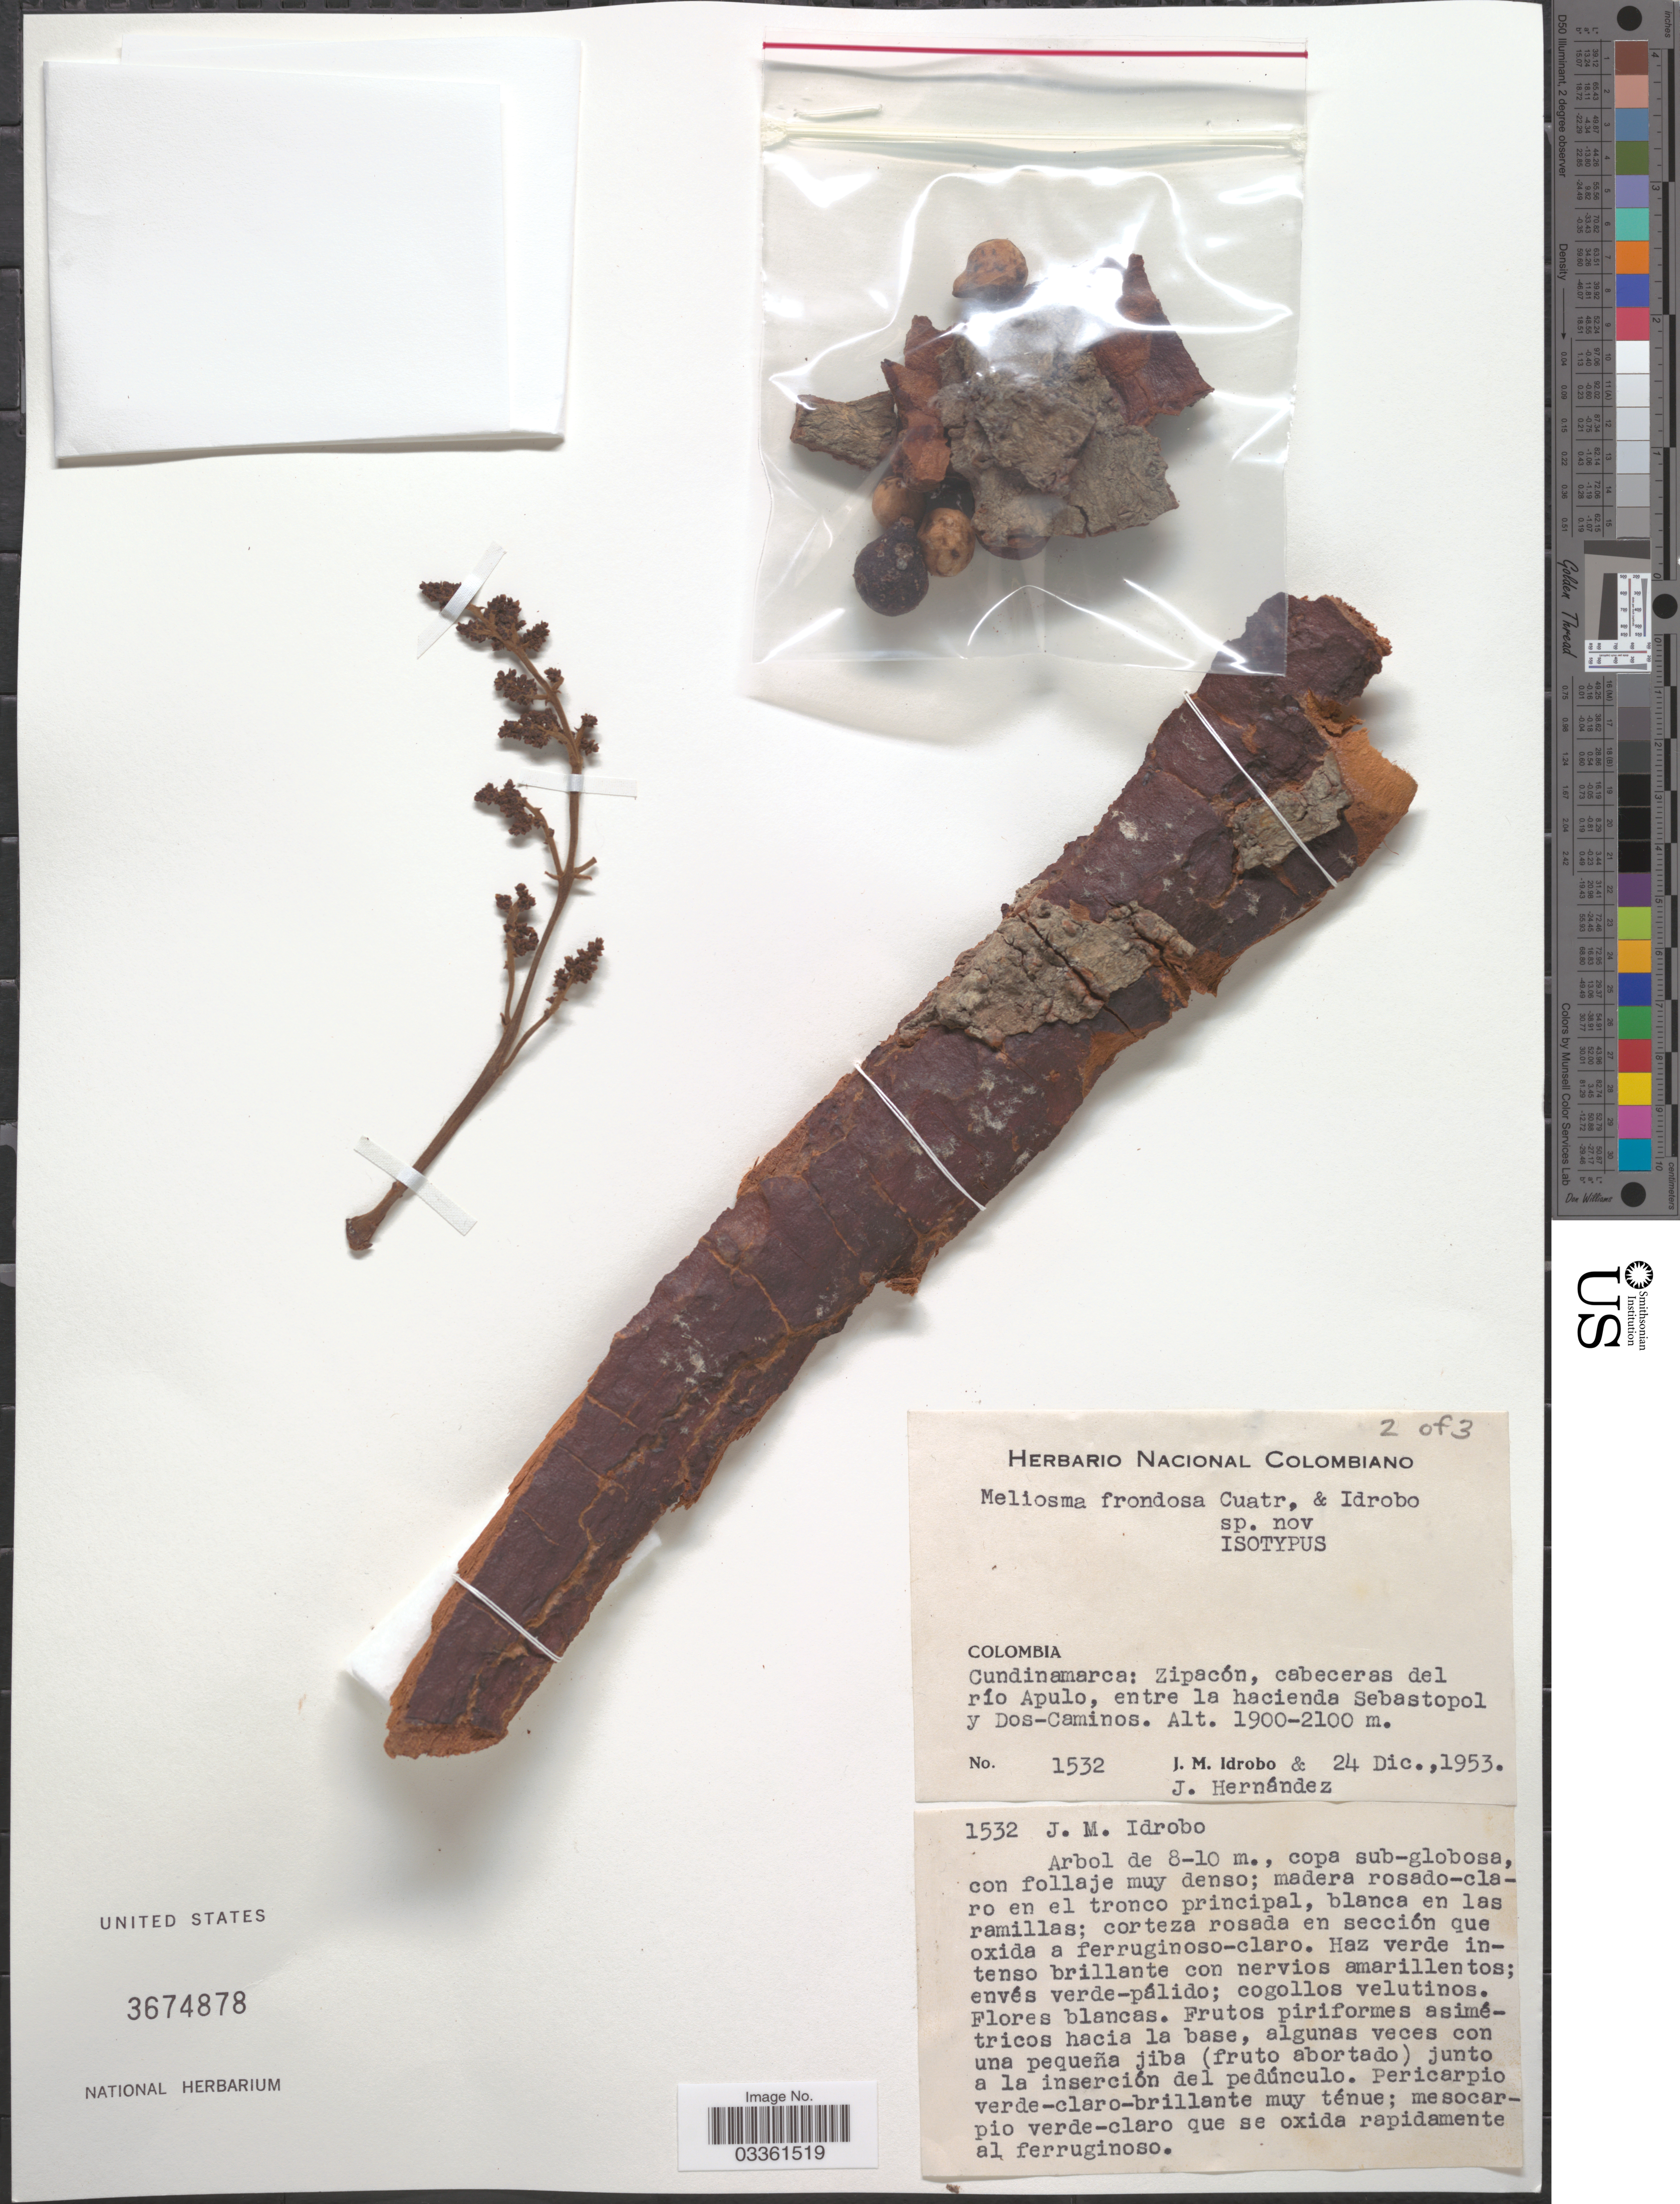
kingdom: Plantae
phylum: Tracheophyta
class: Magnoliopsida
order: Proteales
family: Sabiaceae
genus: Meliosma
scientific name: Meliosma frondosa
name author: Cuatrec. & Idrobo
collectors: J. M. Idrobo & J. Hernandez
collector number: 1532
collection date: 1953-12-24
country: Colombia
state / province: Cundinamarca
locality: Zipacón, cabeceras del río Apulo, entre la hacienda Sebastopol y Dos-Caminos.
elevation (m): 1900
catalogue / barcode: US 3674878